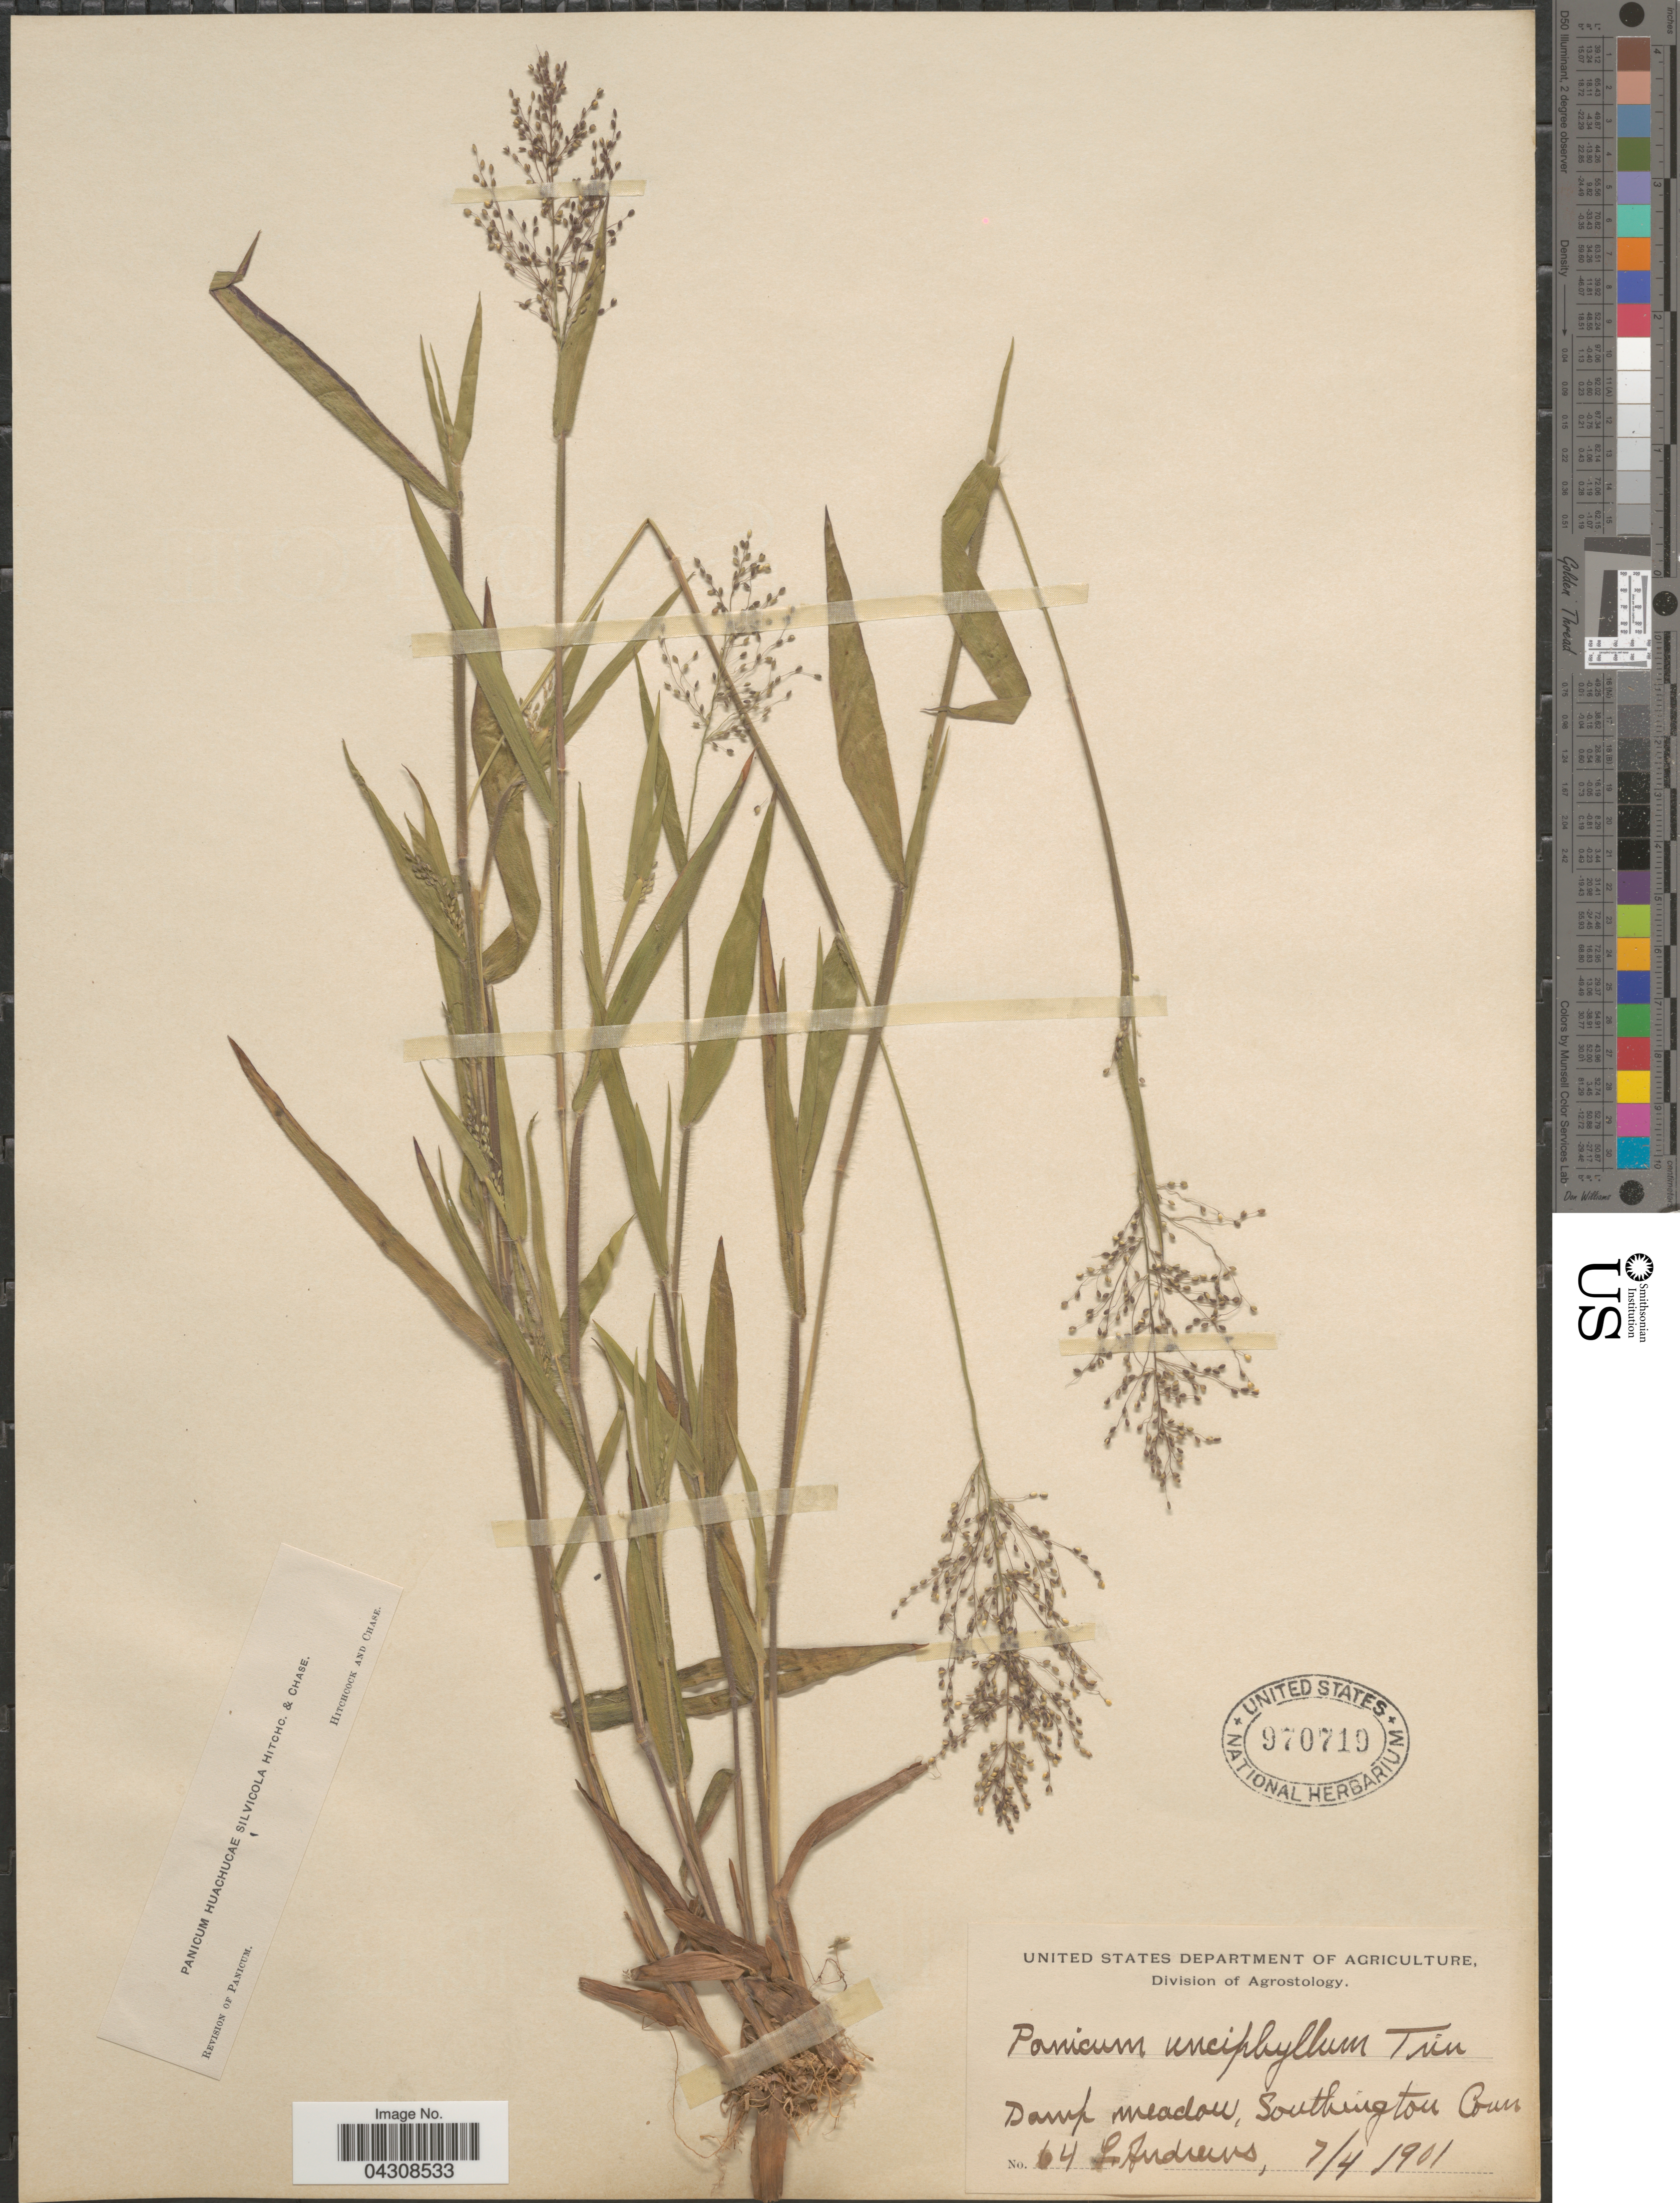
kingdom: Plantae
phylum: Tracheophyta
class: Liliopsida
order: Poales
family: Poaceae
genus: Dichanthelium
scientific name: Dichanthelium acuminatum var. acuminatum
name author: (Sw.) Gould & C.A. Clark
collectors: L. Andrews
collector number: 64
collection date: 1901-07-04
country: United States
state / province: Connecticut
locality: Damp meadow, Southington.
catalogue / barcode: US 970719